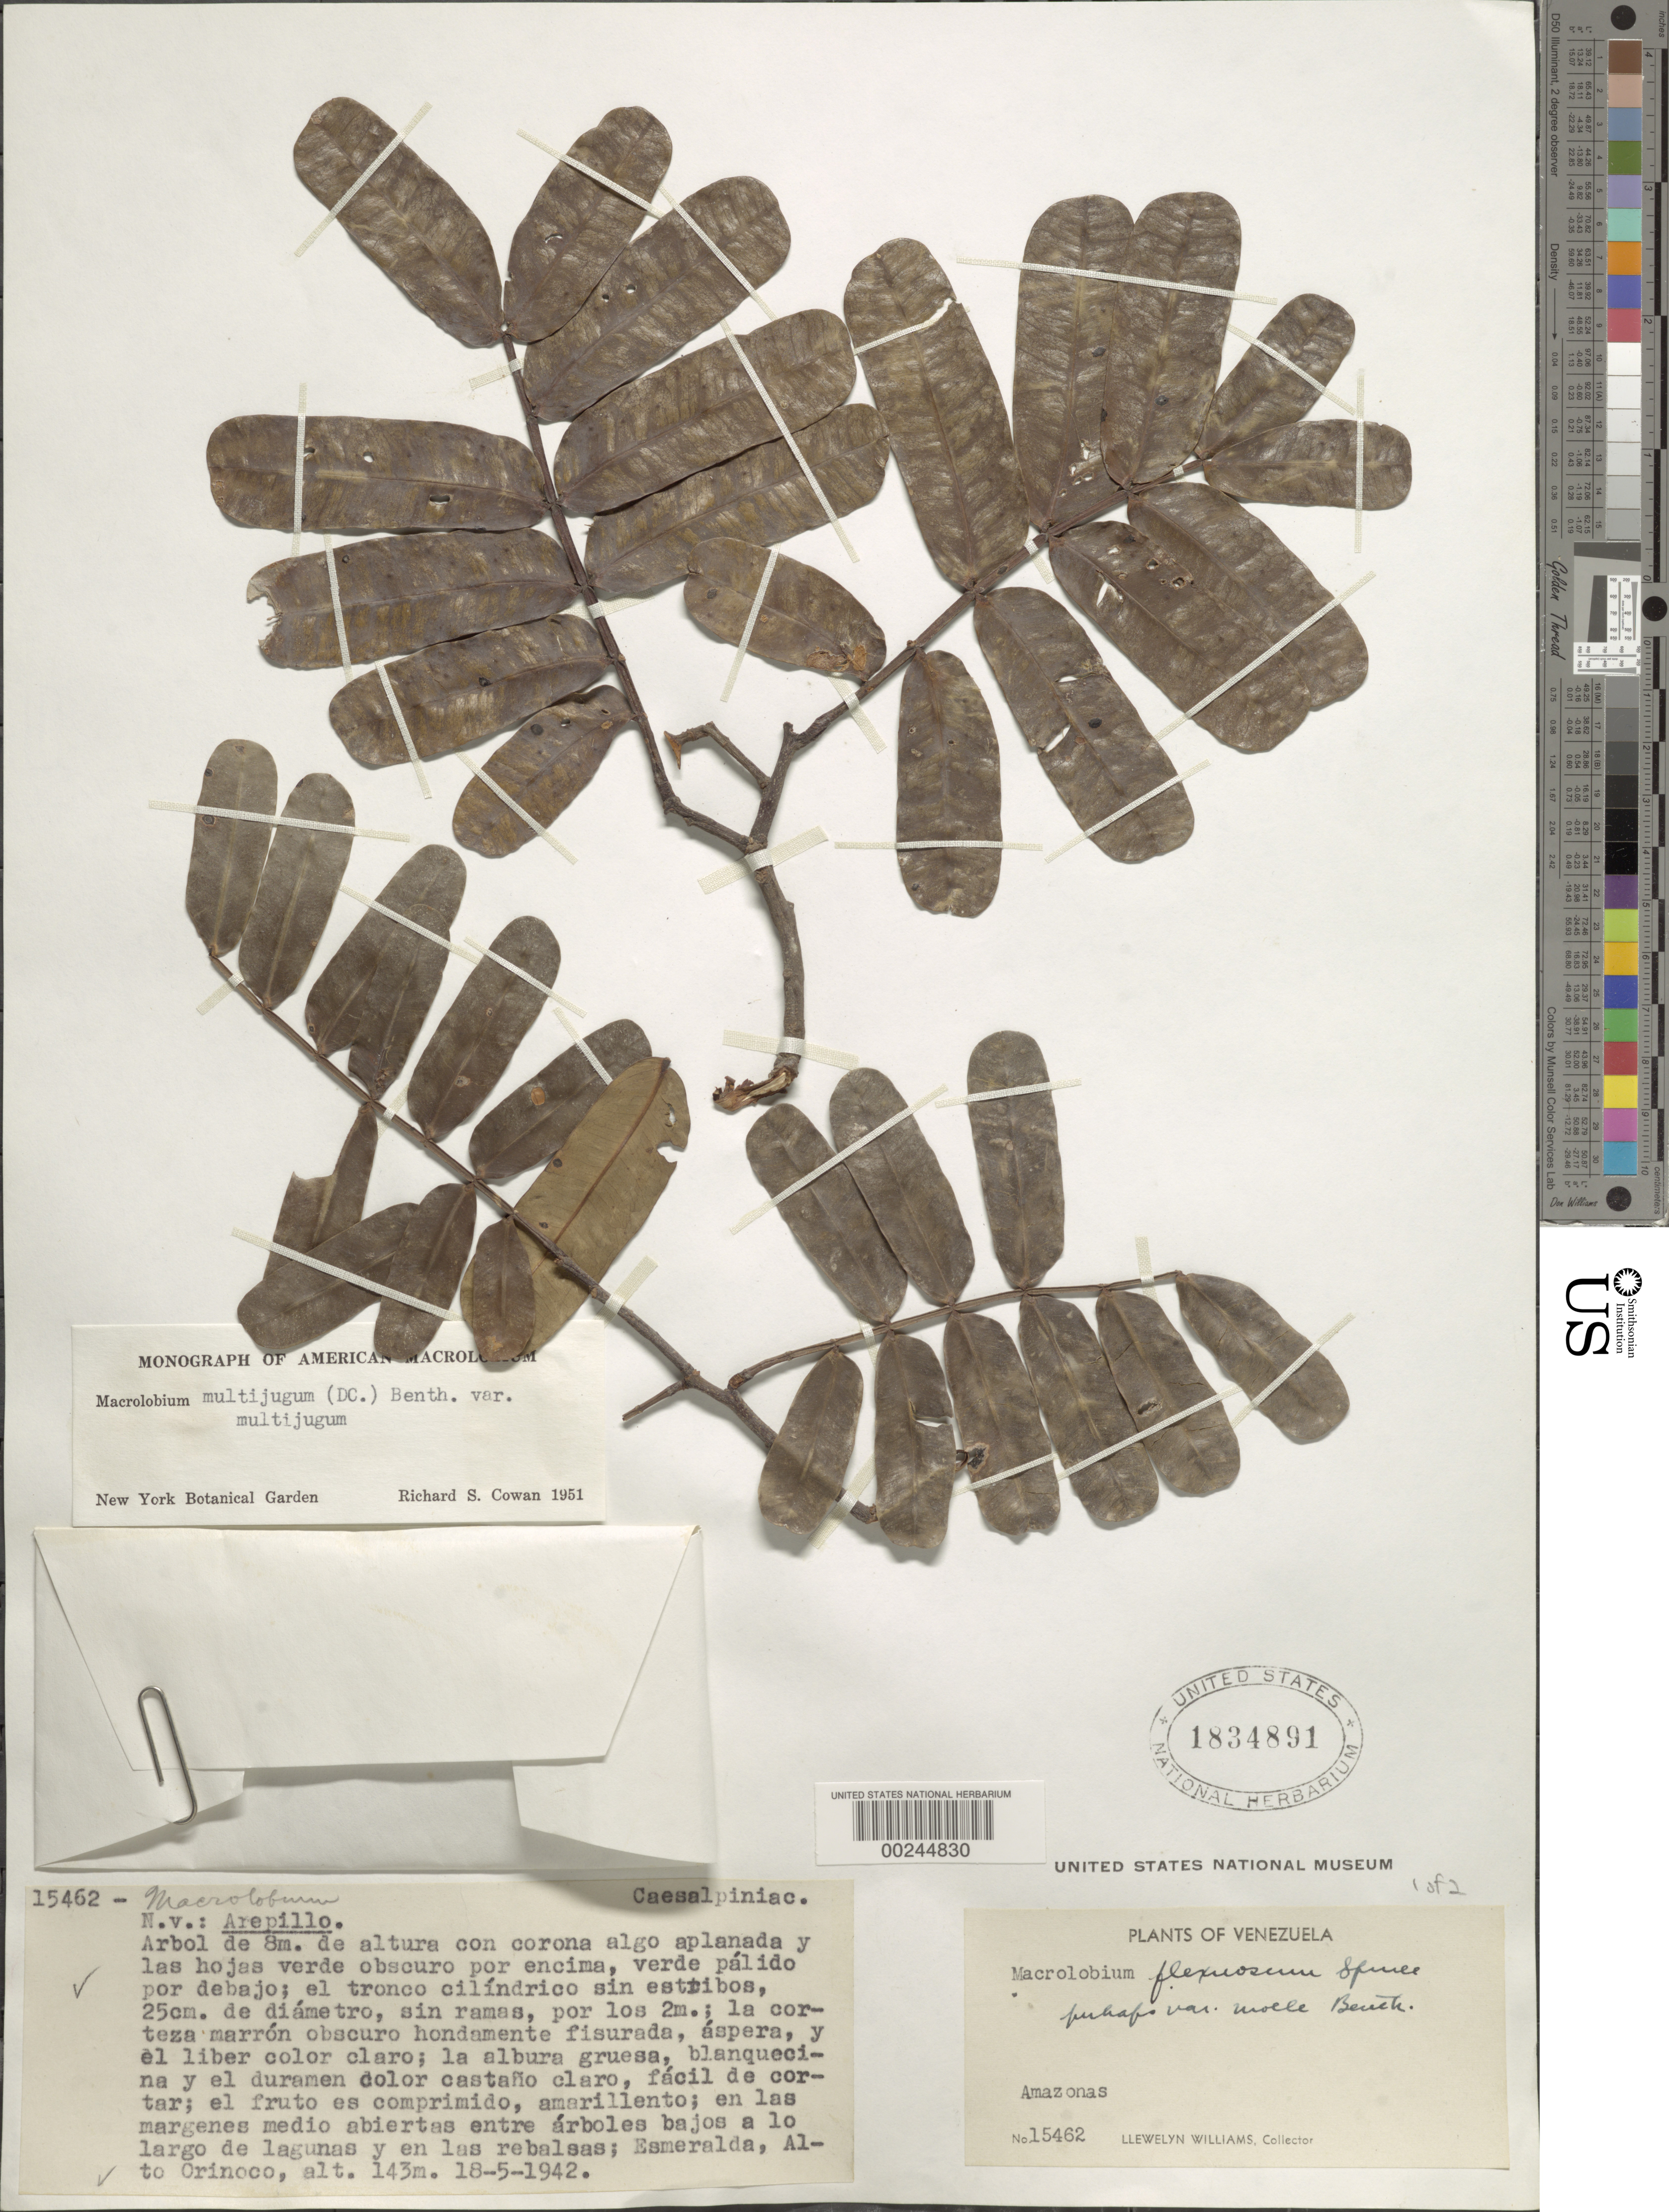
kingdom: Plantae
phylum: Tracheophyta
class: Magnoliopsida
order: Fabales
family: Fabaceae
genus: Macrolobium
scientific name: Macrolobium multijugum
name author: (DC.) Benth.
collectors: Ll. Williams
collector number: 15462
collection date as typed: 18 May 1942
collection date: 1942-05-18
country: Venezuela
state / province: Amazonas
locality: Esmeralda, alto Orinoco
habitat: On the edge half open between low trees along the lagunas and the dam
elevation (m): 143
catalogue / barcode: US 1834891